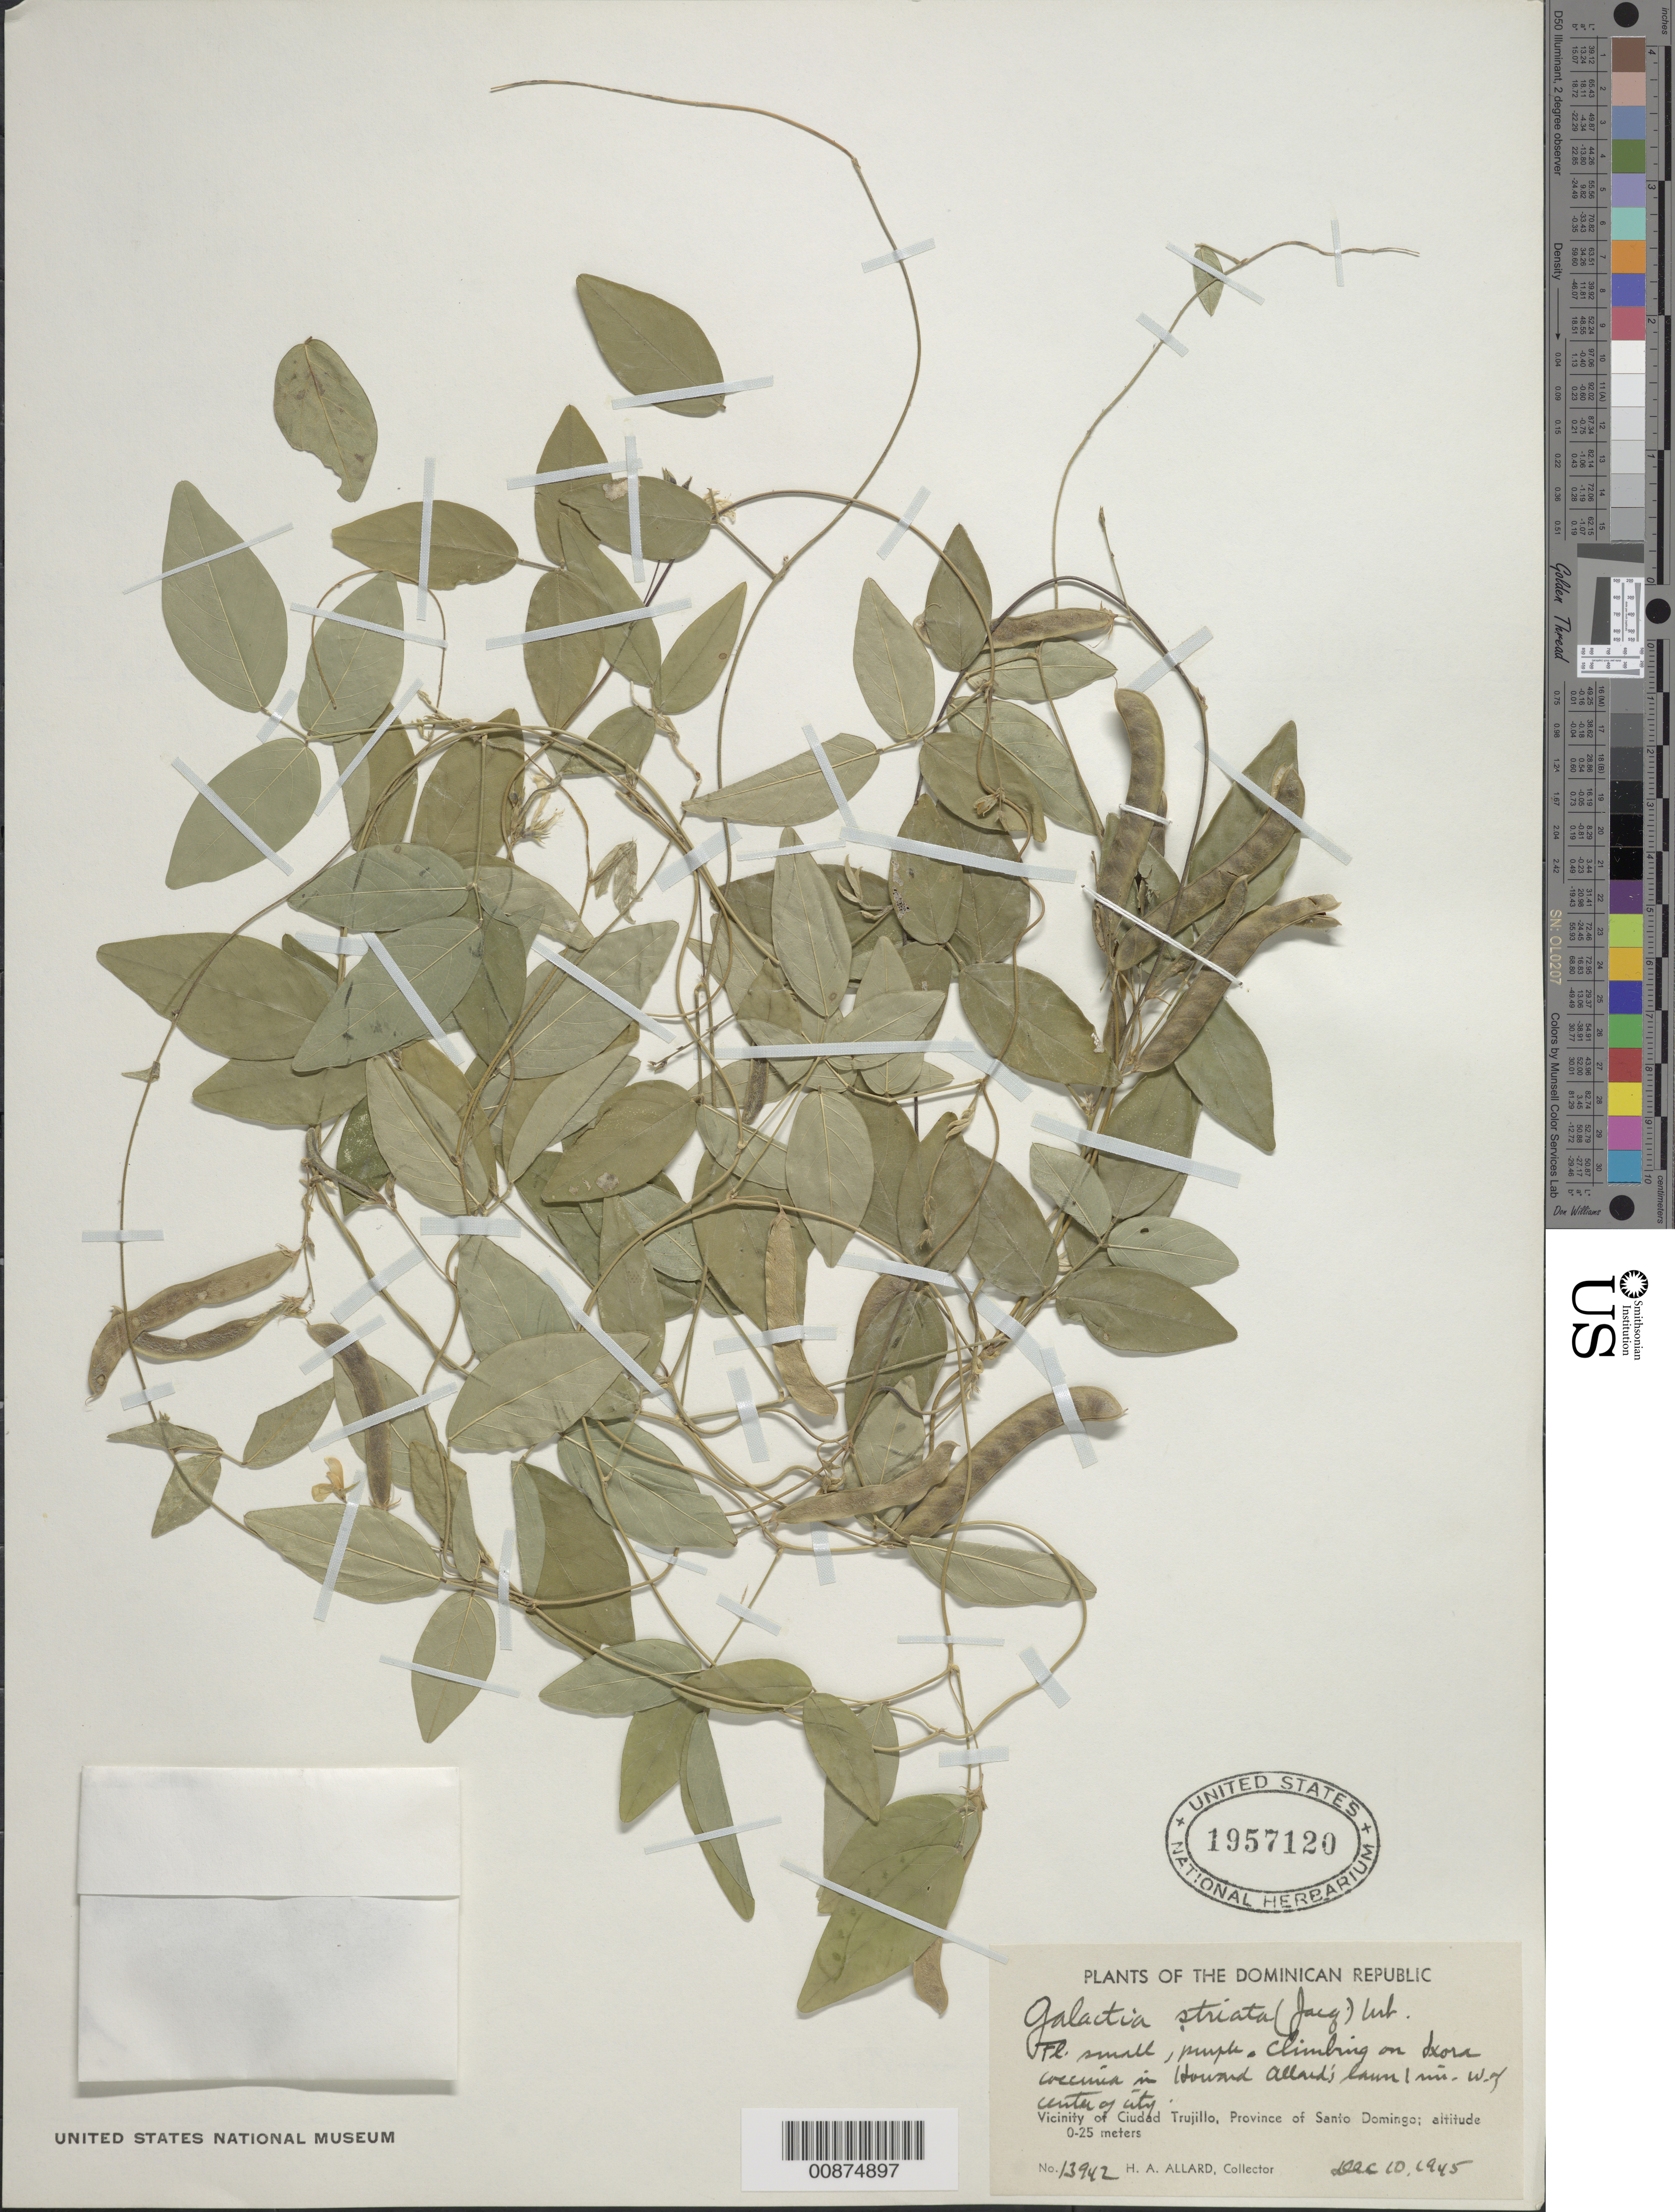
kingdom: Plantae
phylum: Tracheophyta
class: Magnoliopsida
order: Fabales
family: Fabaceae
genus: Galactia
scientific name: Galactia striata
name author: (Jacq.) Urb.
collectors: H. A. Allard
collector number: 13942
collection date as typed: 10 Dec 1945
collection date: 1945-12-10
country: Dominican Republic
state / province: Distrito Nacional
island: Hispaniola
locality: Vicinity of Ciudad Trujillo, Province of Santo Domingo (obsolete). In Howard Allard's lawn. 1 mi. W of center of city.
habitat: Climbing on Ixora coccinea.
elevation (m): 0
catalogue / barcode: US 1957120